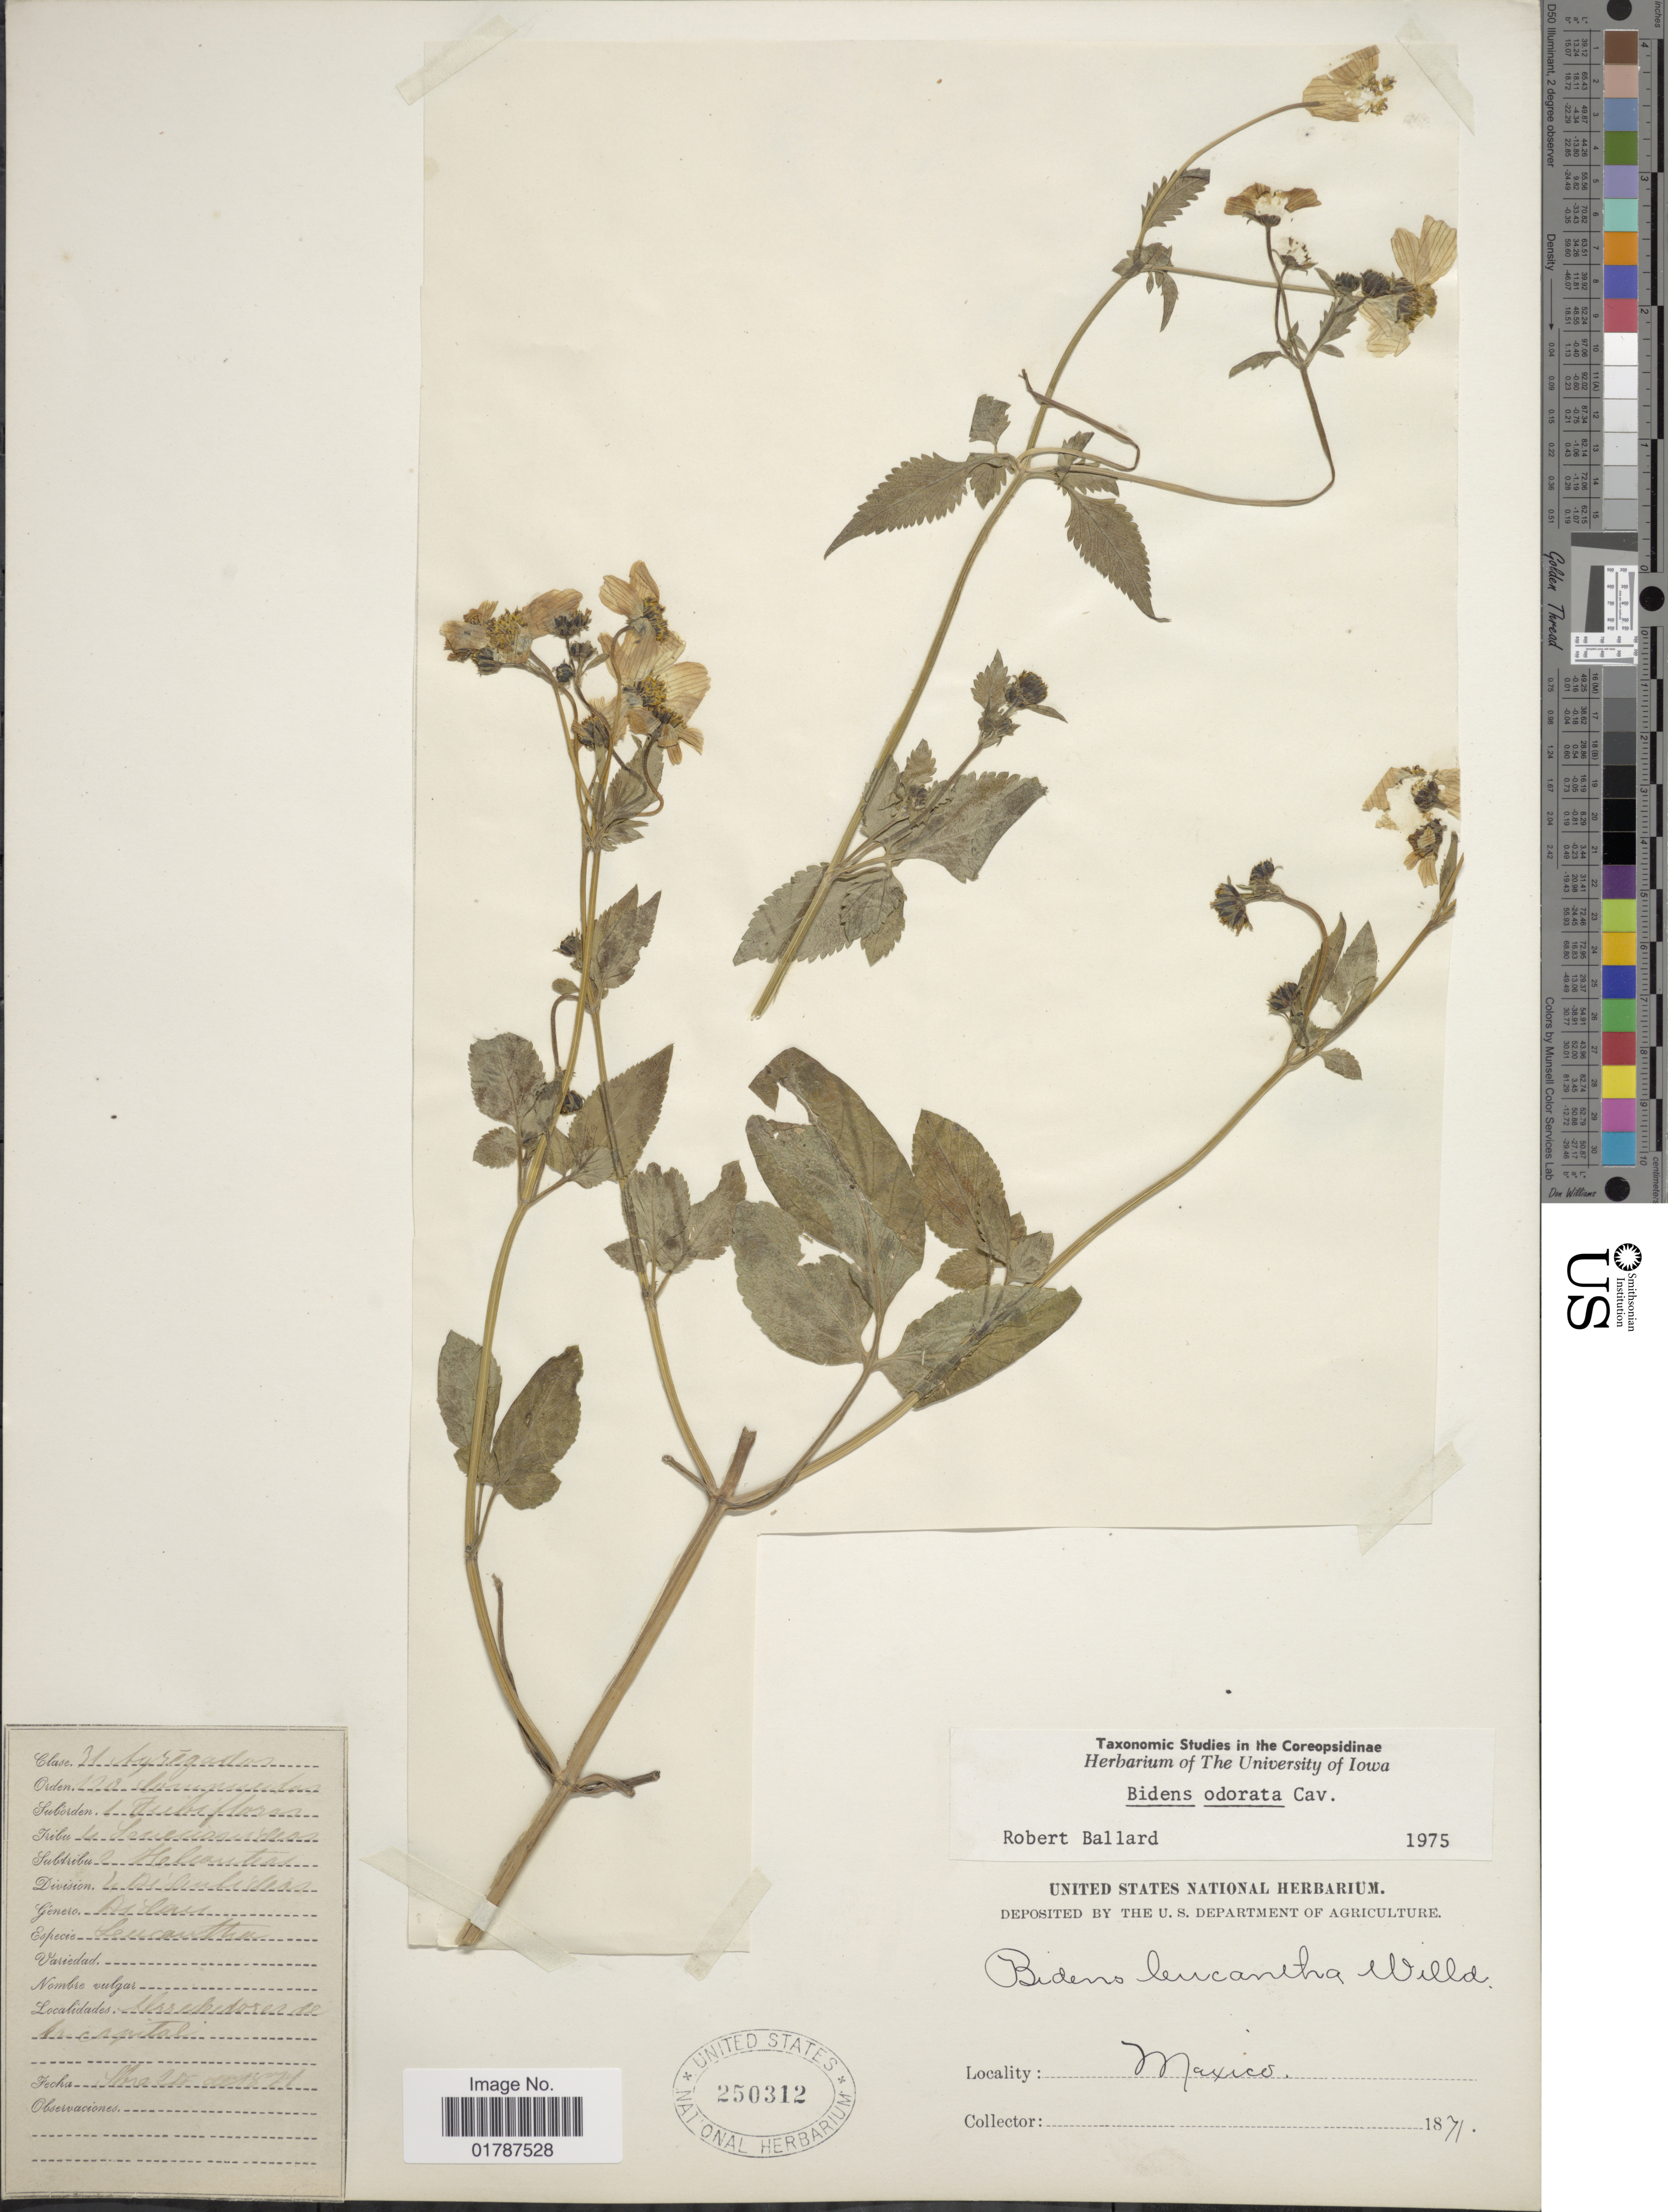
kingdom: Plantae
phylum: Tracheophyta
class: Magnoliopsida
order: Asterales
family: Asteraceae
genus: Bidens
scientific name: Bidens odorata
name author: Cav.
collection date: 1871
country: Mexico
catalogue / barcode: US 250312